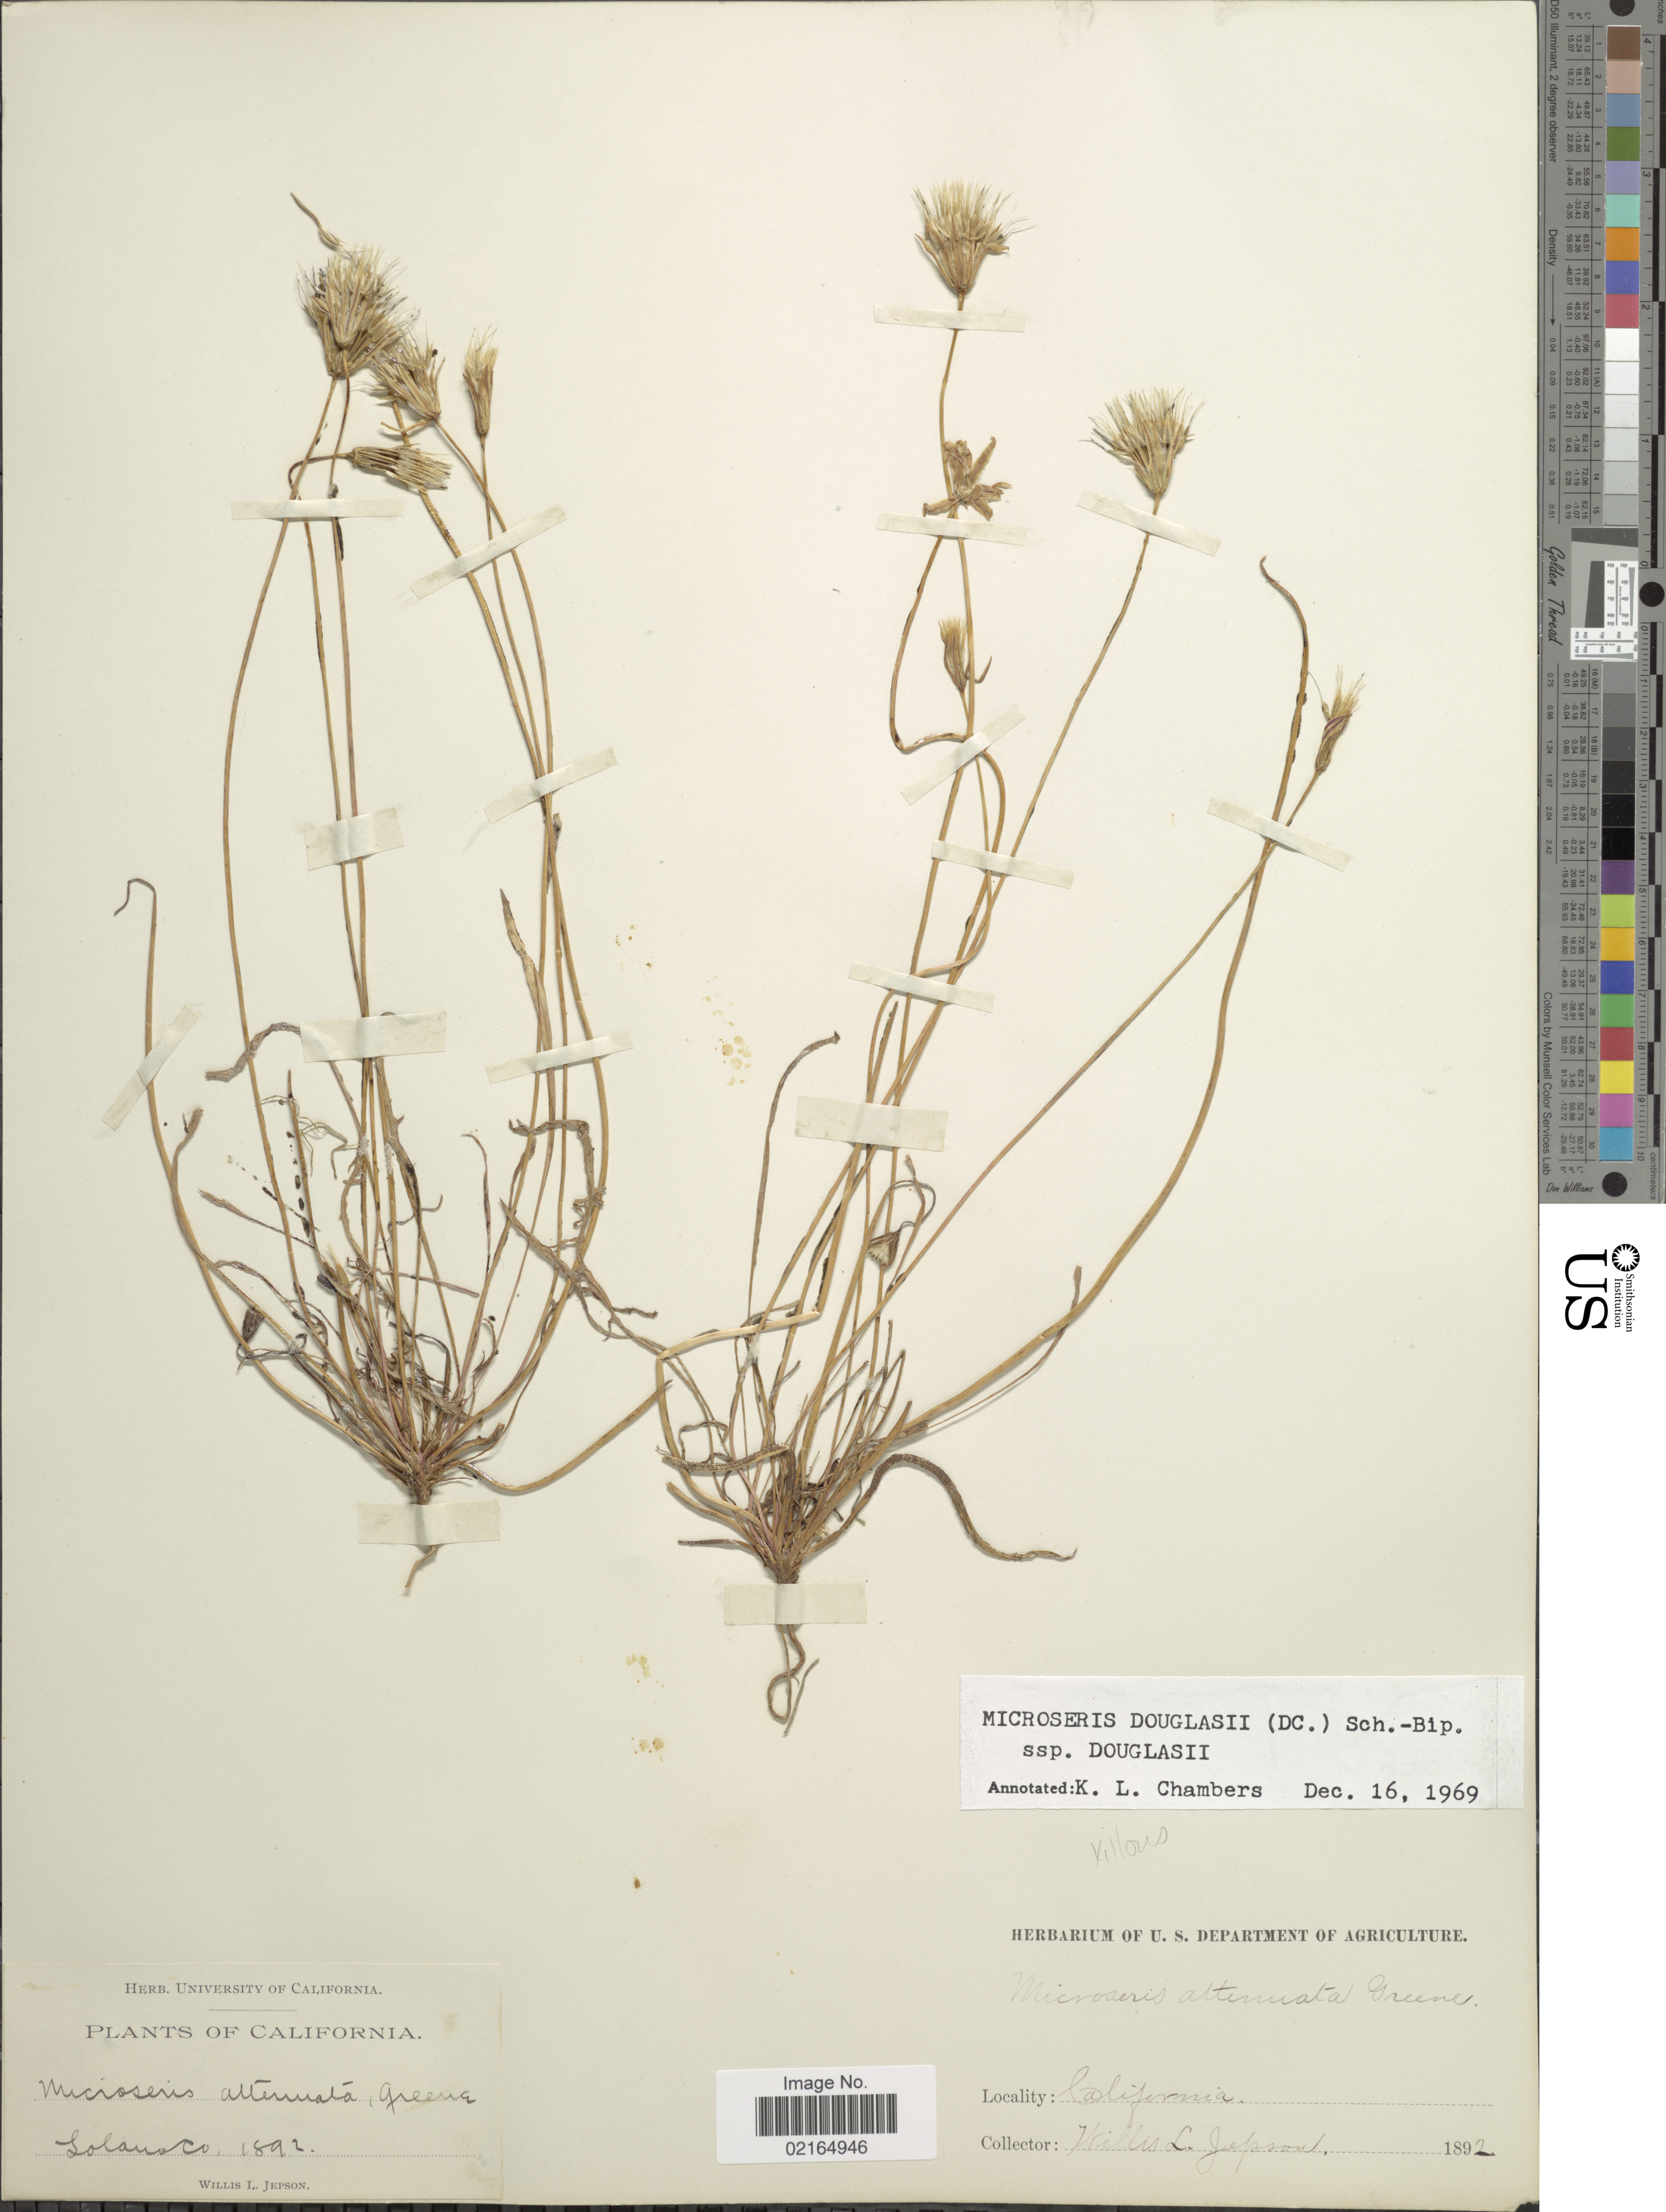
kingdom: Plantae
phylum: Tracheophyta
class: Magnoliopsida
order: Asterales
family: Asteraceae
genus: Microseris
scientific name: Microseris douglasii subsp. douglasii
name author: (DC.) Sch. Bip.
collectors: W. L. Jepson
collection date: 1892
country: United States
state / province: California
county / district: Solano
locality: Solano Co.